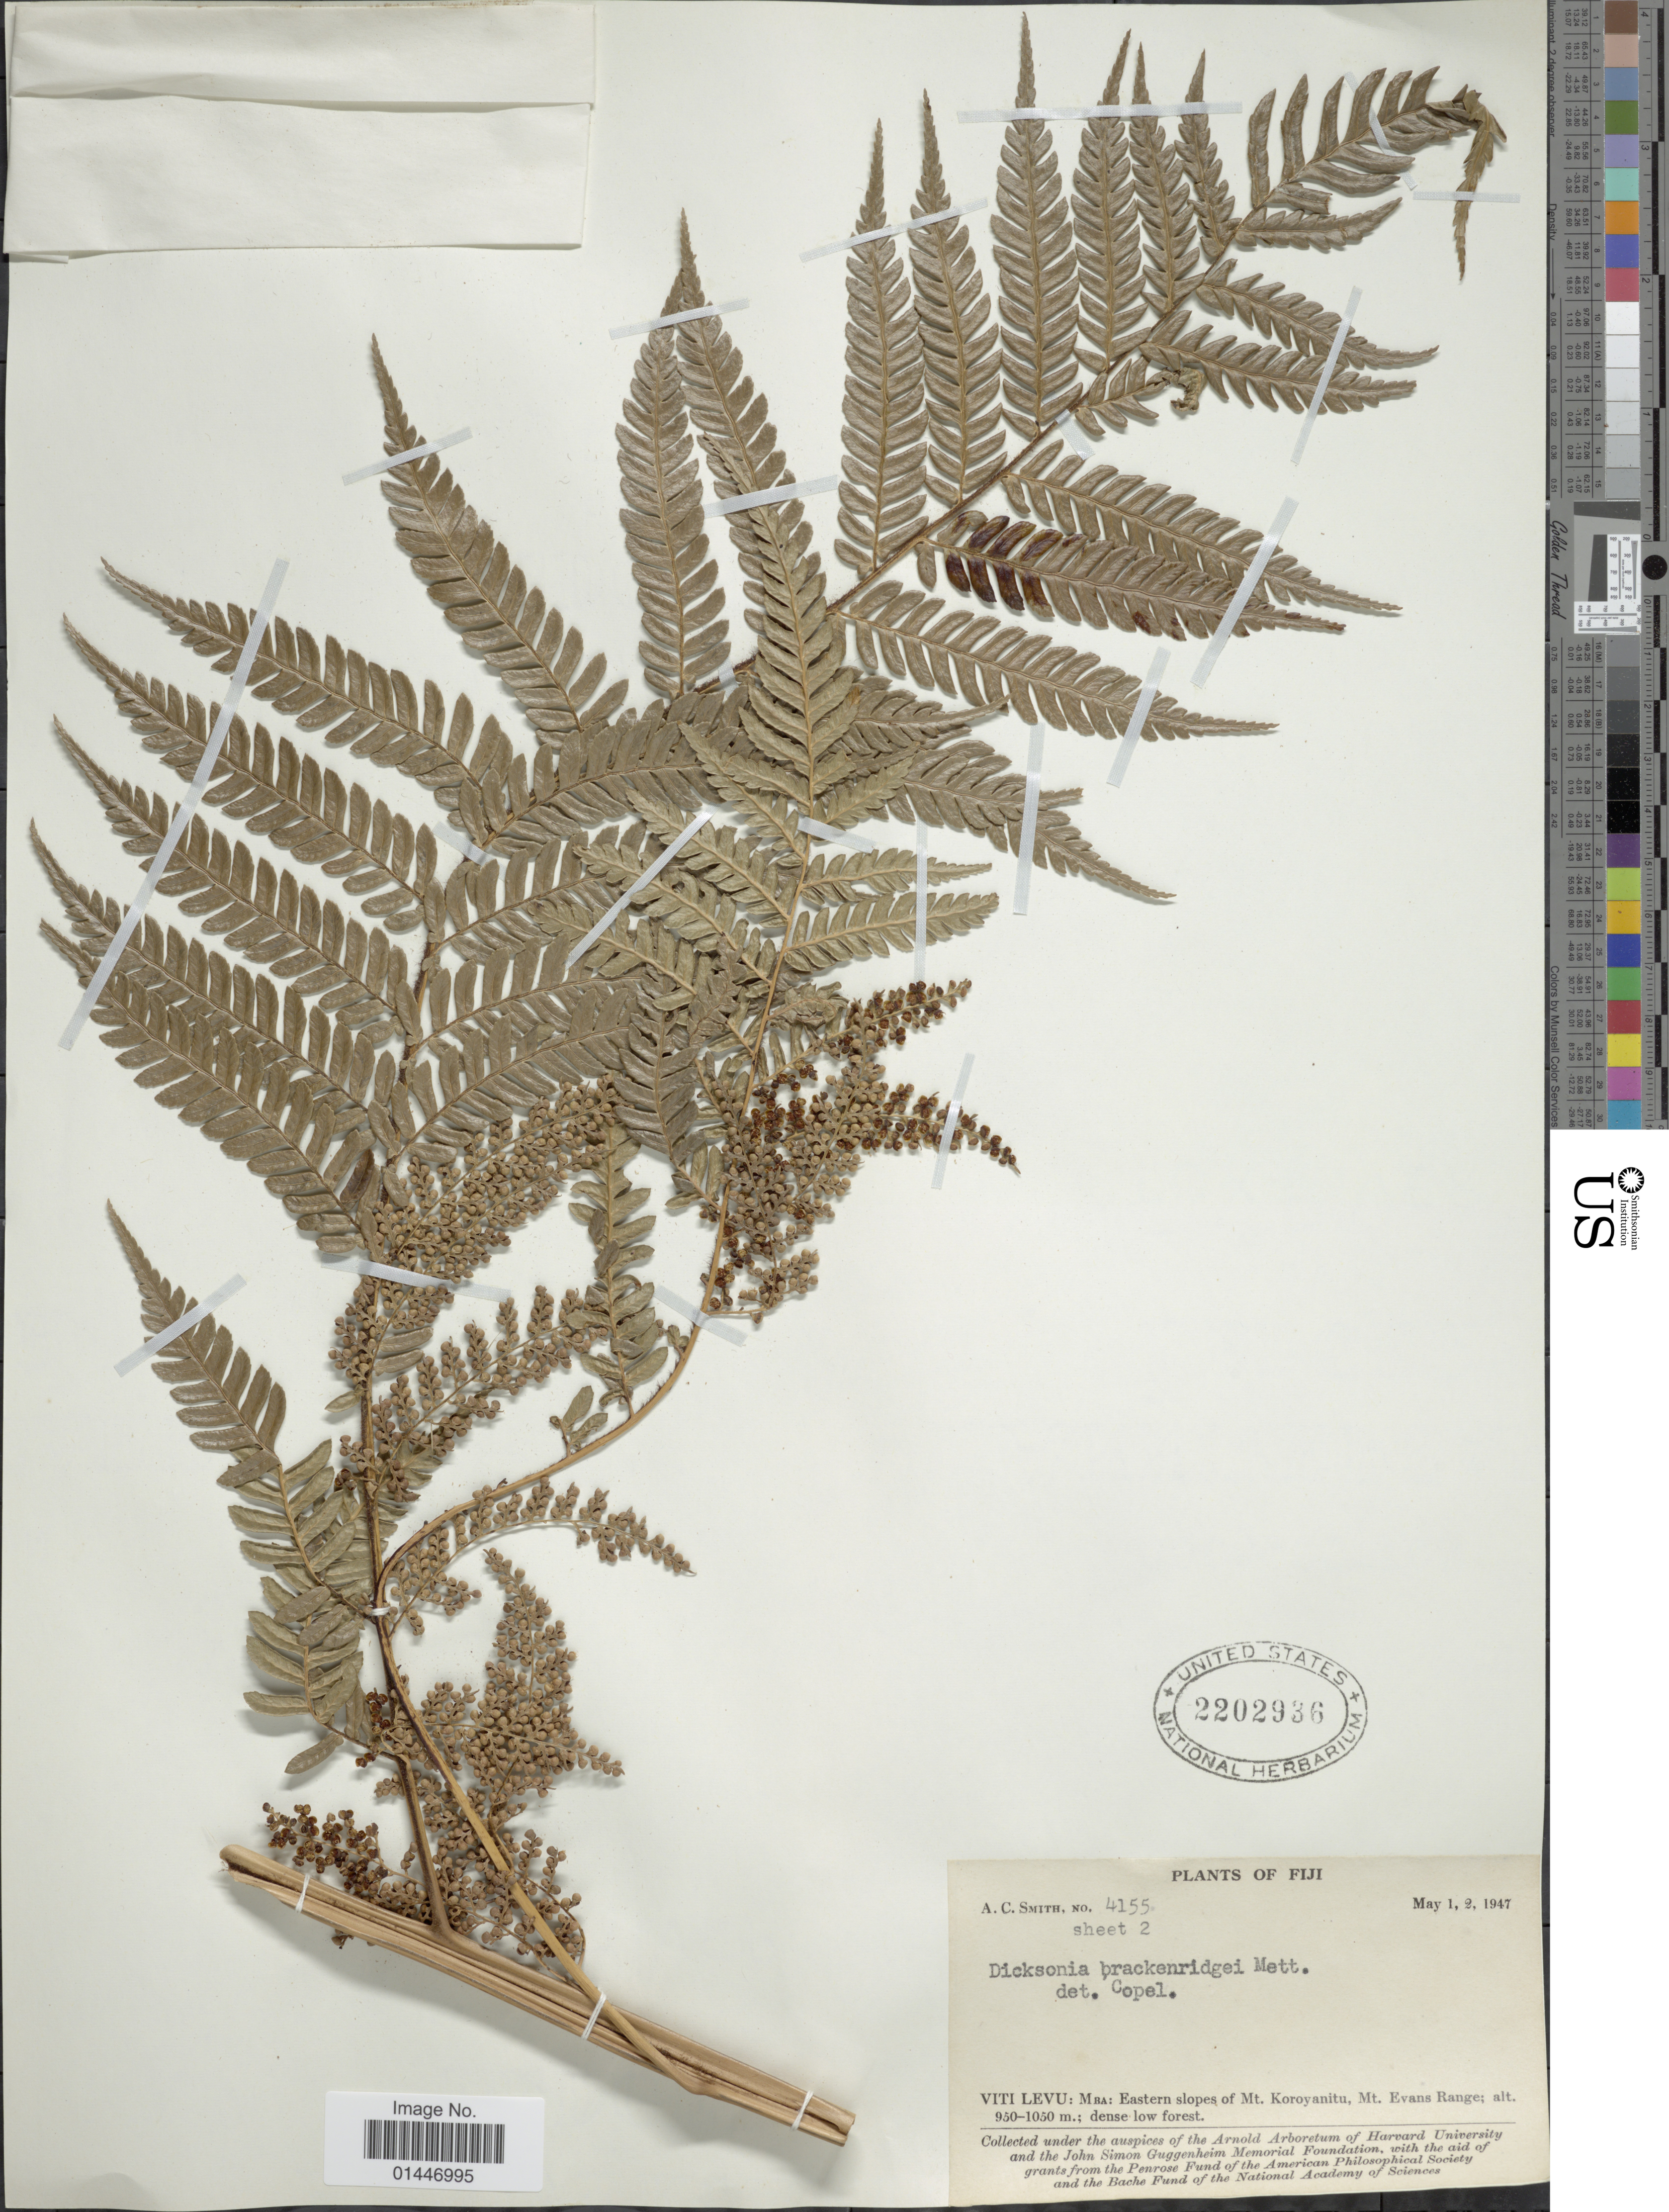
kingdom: Plantae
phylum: Tracheophyta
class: Polypodiopsida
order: Cyatheales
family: Dicksoniaceae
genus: Dicksonia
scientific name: Dicksonia brackenridgei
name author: Mett.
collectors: A. C. Smith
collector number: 4155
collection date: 1947-05-01/1947-05-02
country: Fiji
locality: Viti Levu: Mba: Eastern slopes of Mt. Koroyanitu, Mt. Evans Range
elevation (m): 950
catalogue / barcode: US 2202936